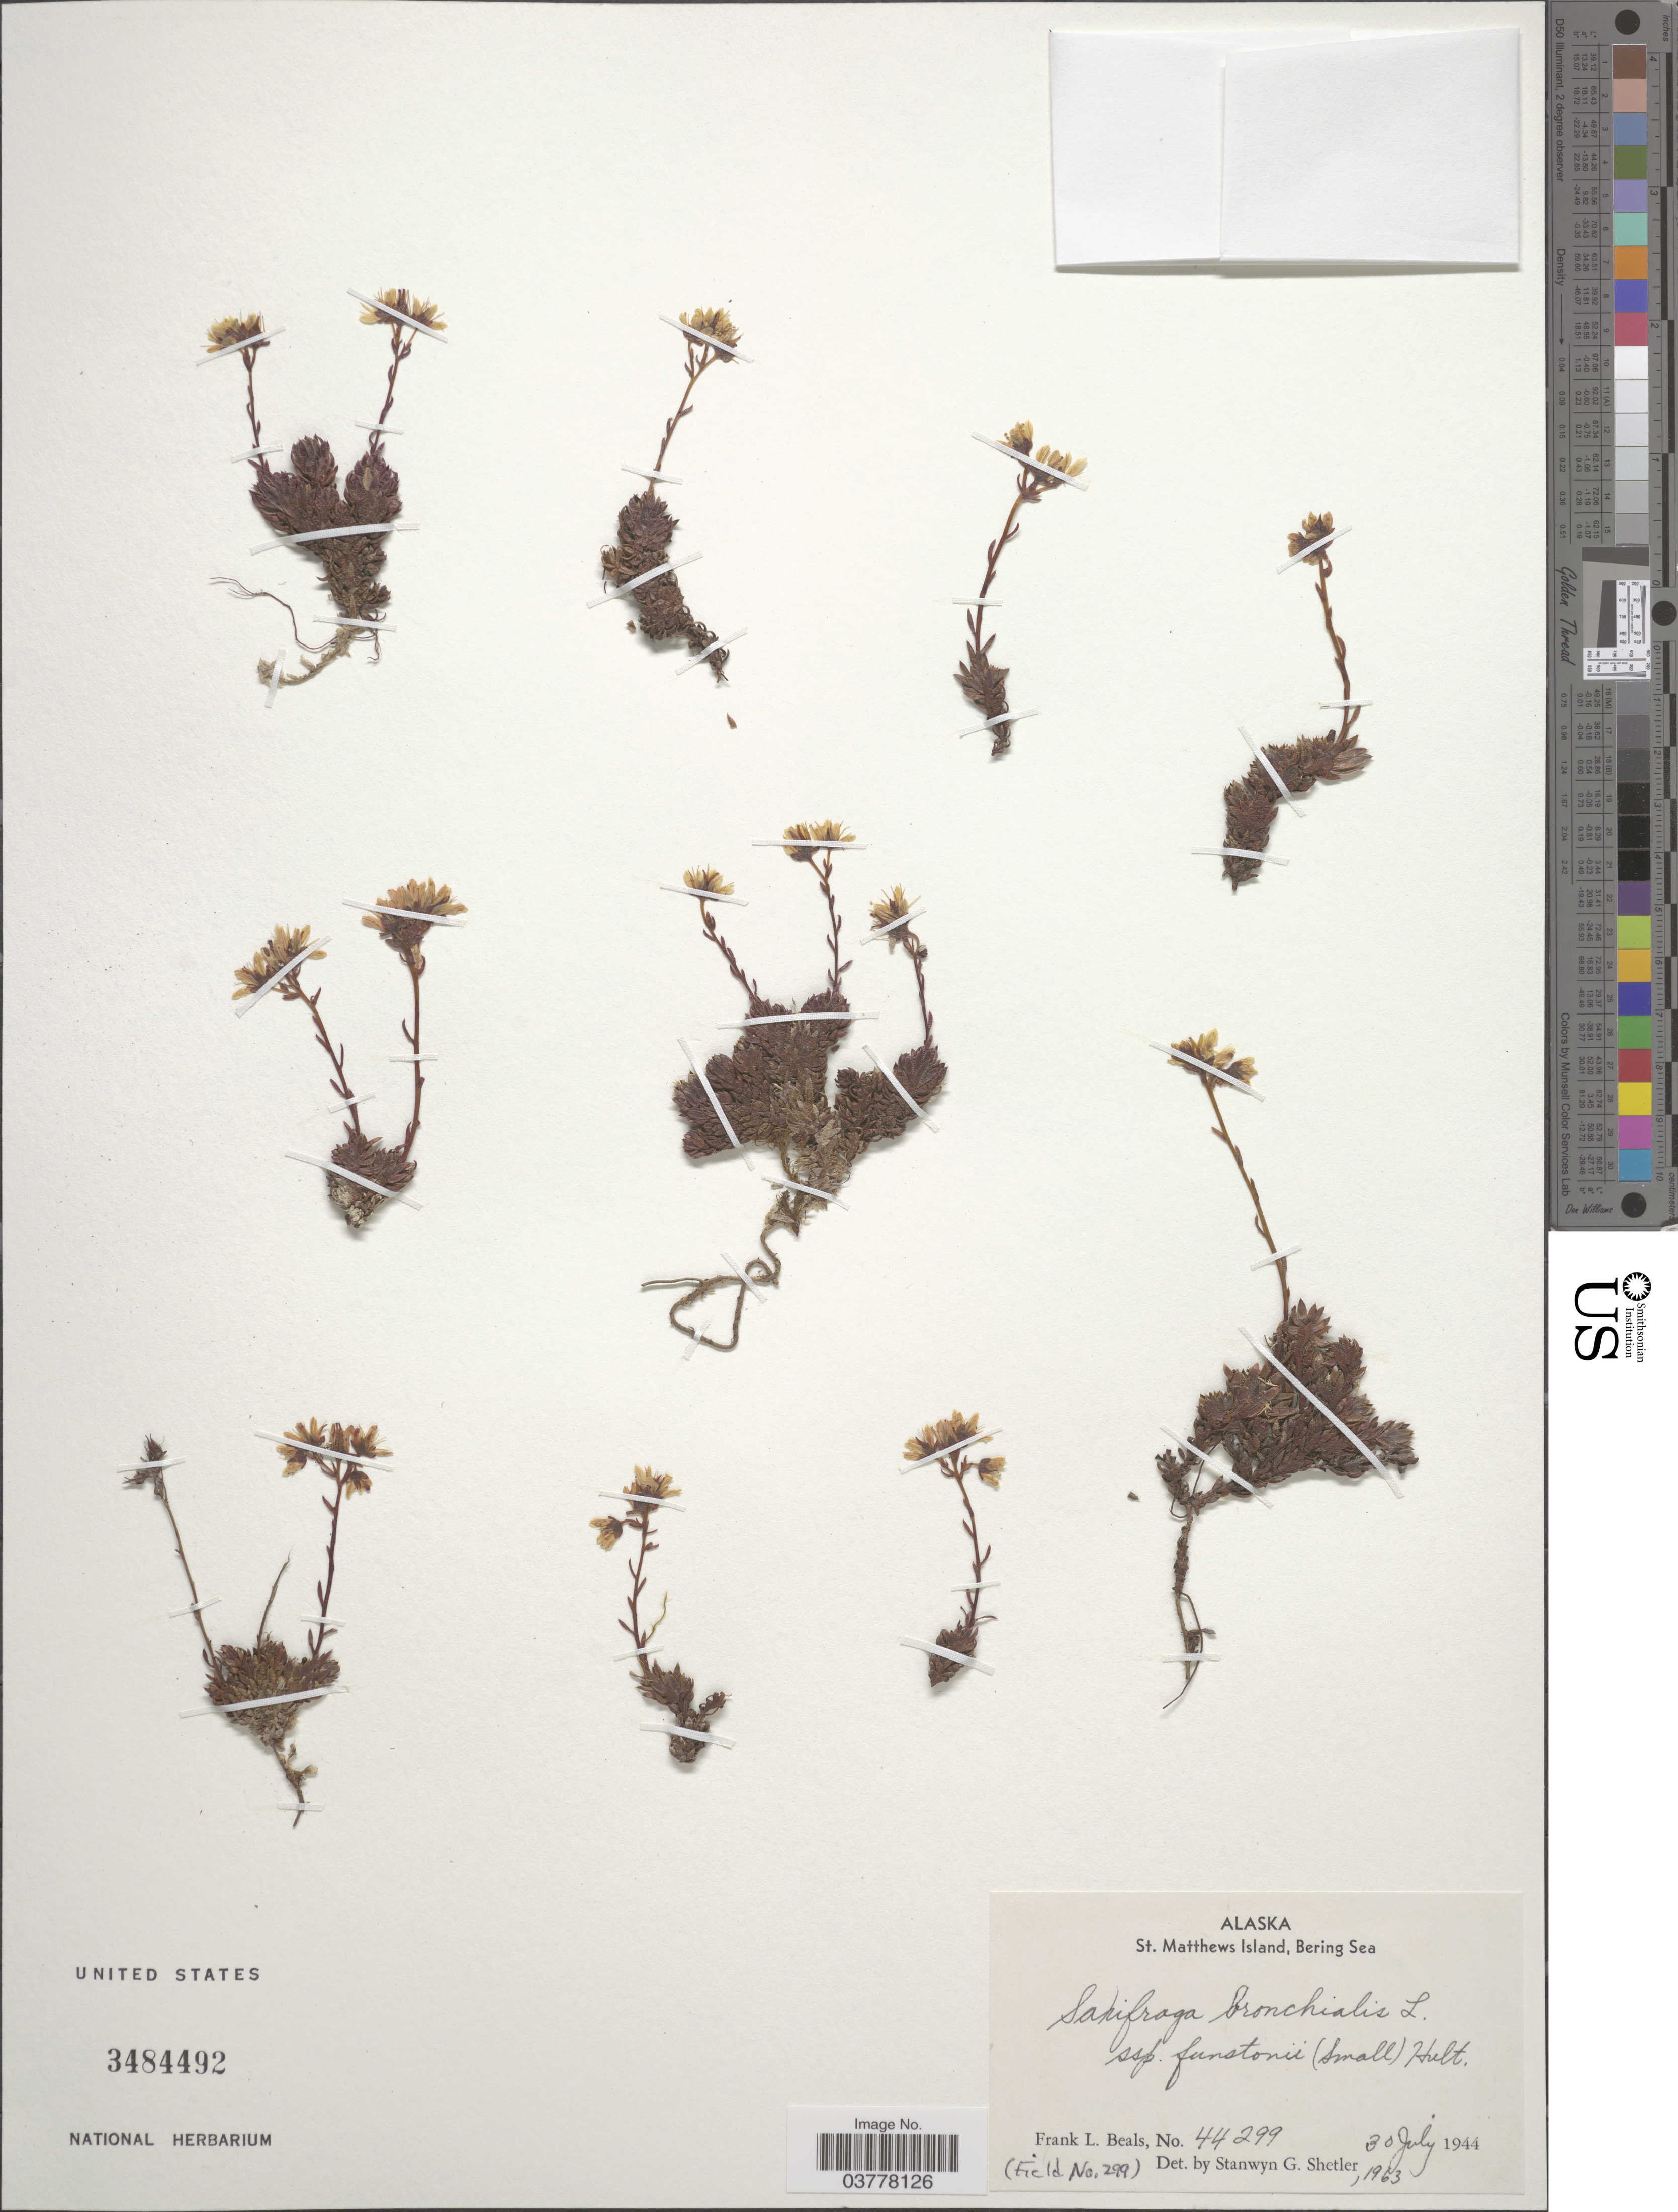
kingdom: Plantae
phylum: Tracheophyta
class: Magnoliopsida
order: Saxifragales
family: Saxifragaceae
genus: Saxifraga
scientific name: Saxifraga bronchialis subsp. funstonii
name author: (Small) Hultén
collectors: F. Beals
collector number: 44299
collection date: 1944-07-30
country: United States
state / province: Alaska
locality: St. Matthews Island, Bering Sea.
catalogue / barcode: US 3484492